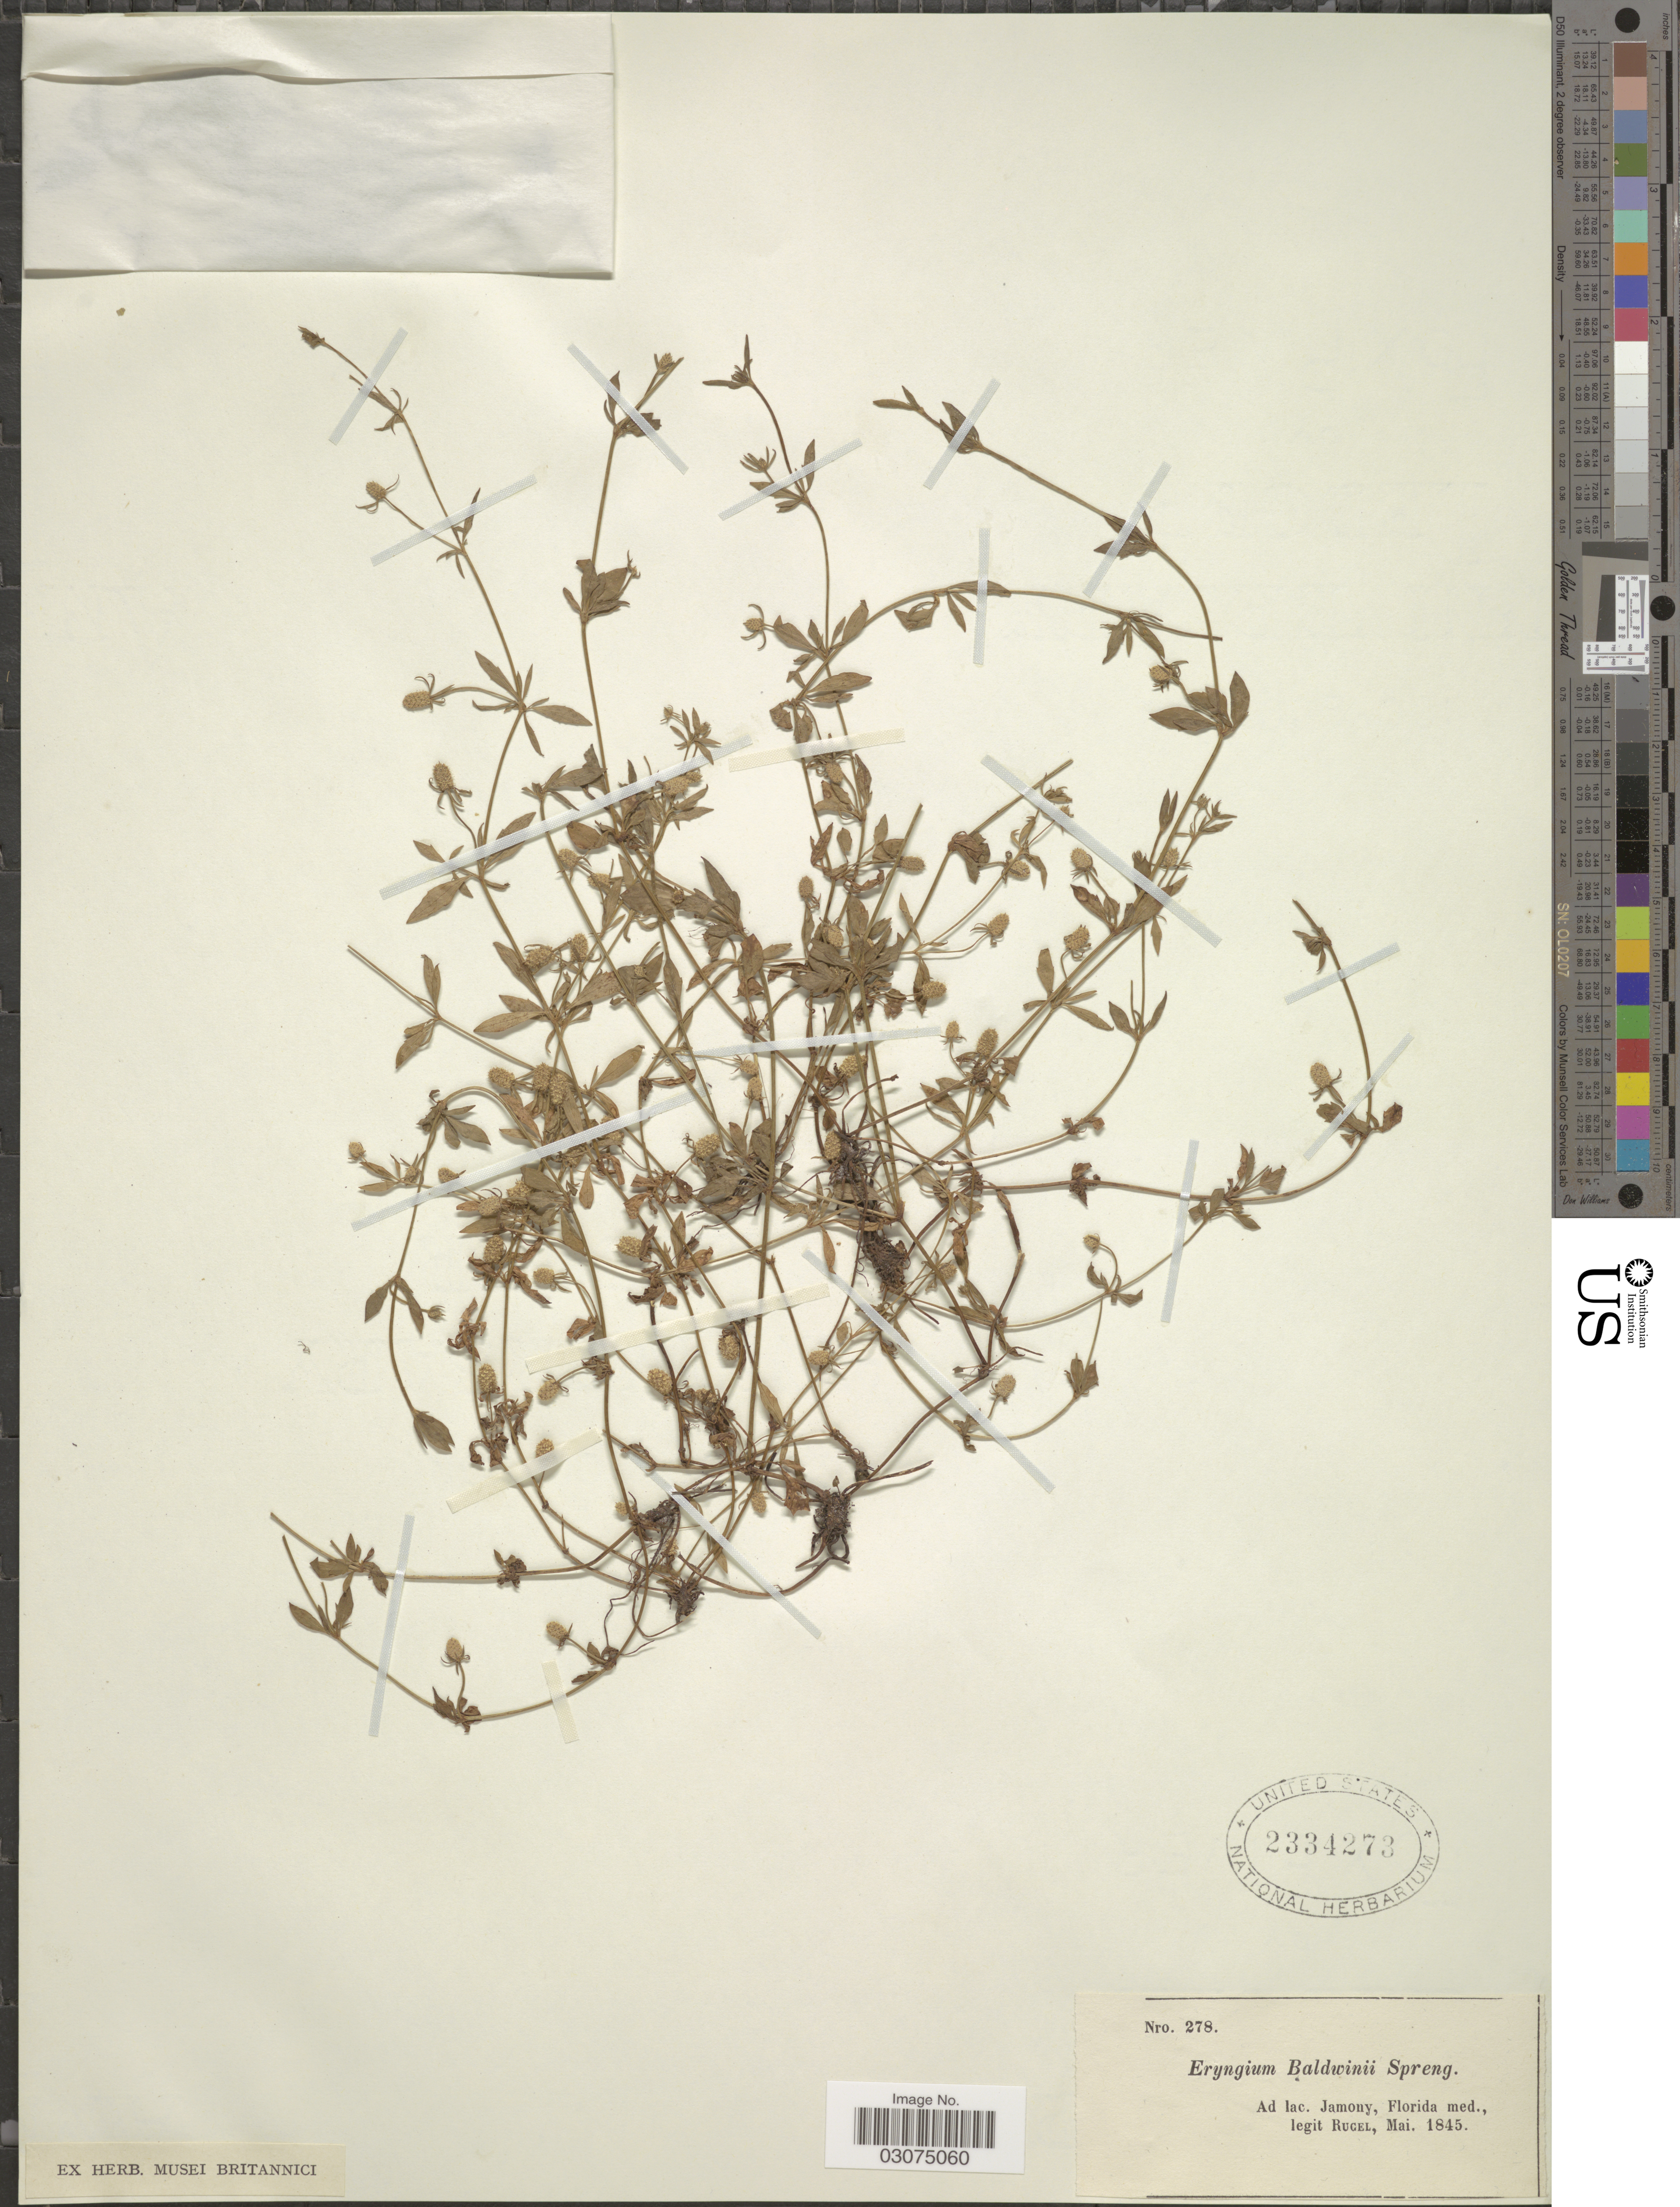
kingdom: Plantae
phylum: Tracheophyta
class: Magnoliopsida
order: Apiales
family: Apiaceae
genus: Eryngium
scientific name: Eryngium prostratum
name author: Nutt. ex DC.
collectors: Rugel, --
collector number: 278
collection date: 1845-05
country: United States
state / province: Florida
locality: Ad lac. Jamony, Florida med.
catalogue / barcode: US 2334273